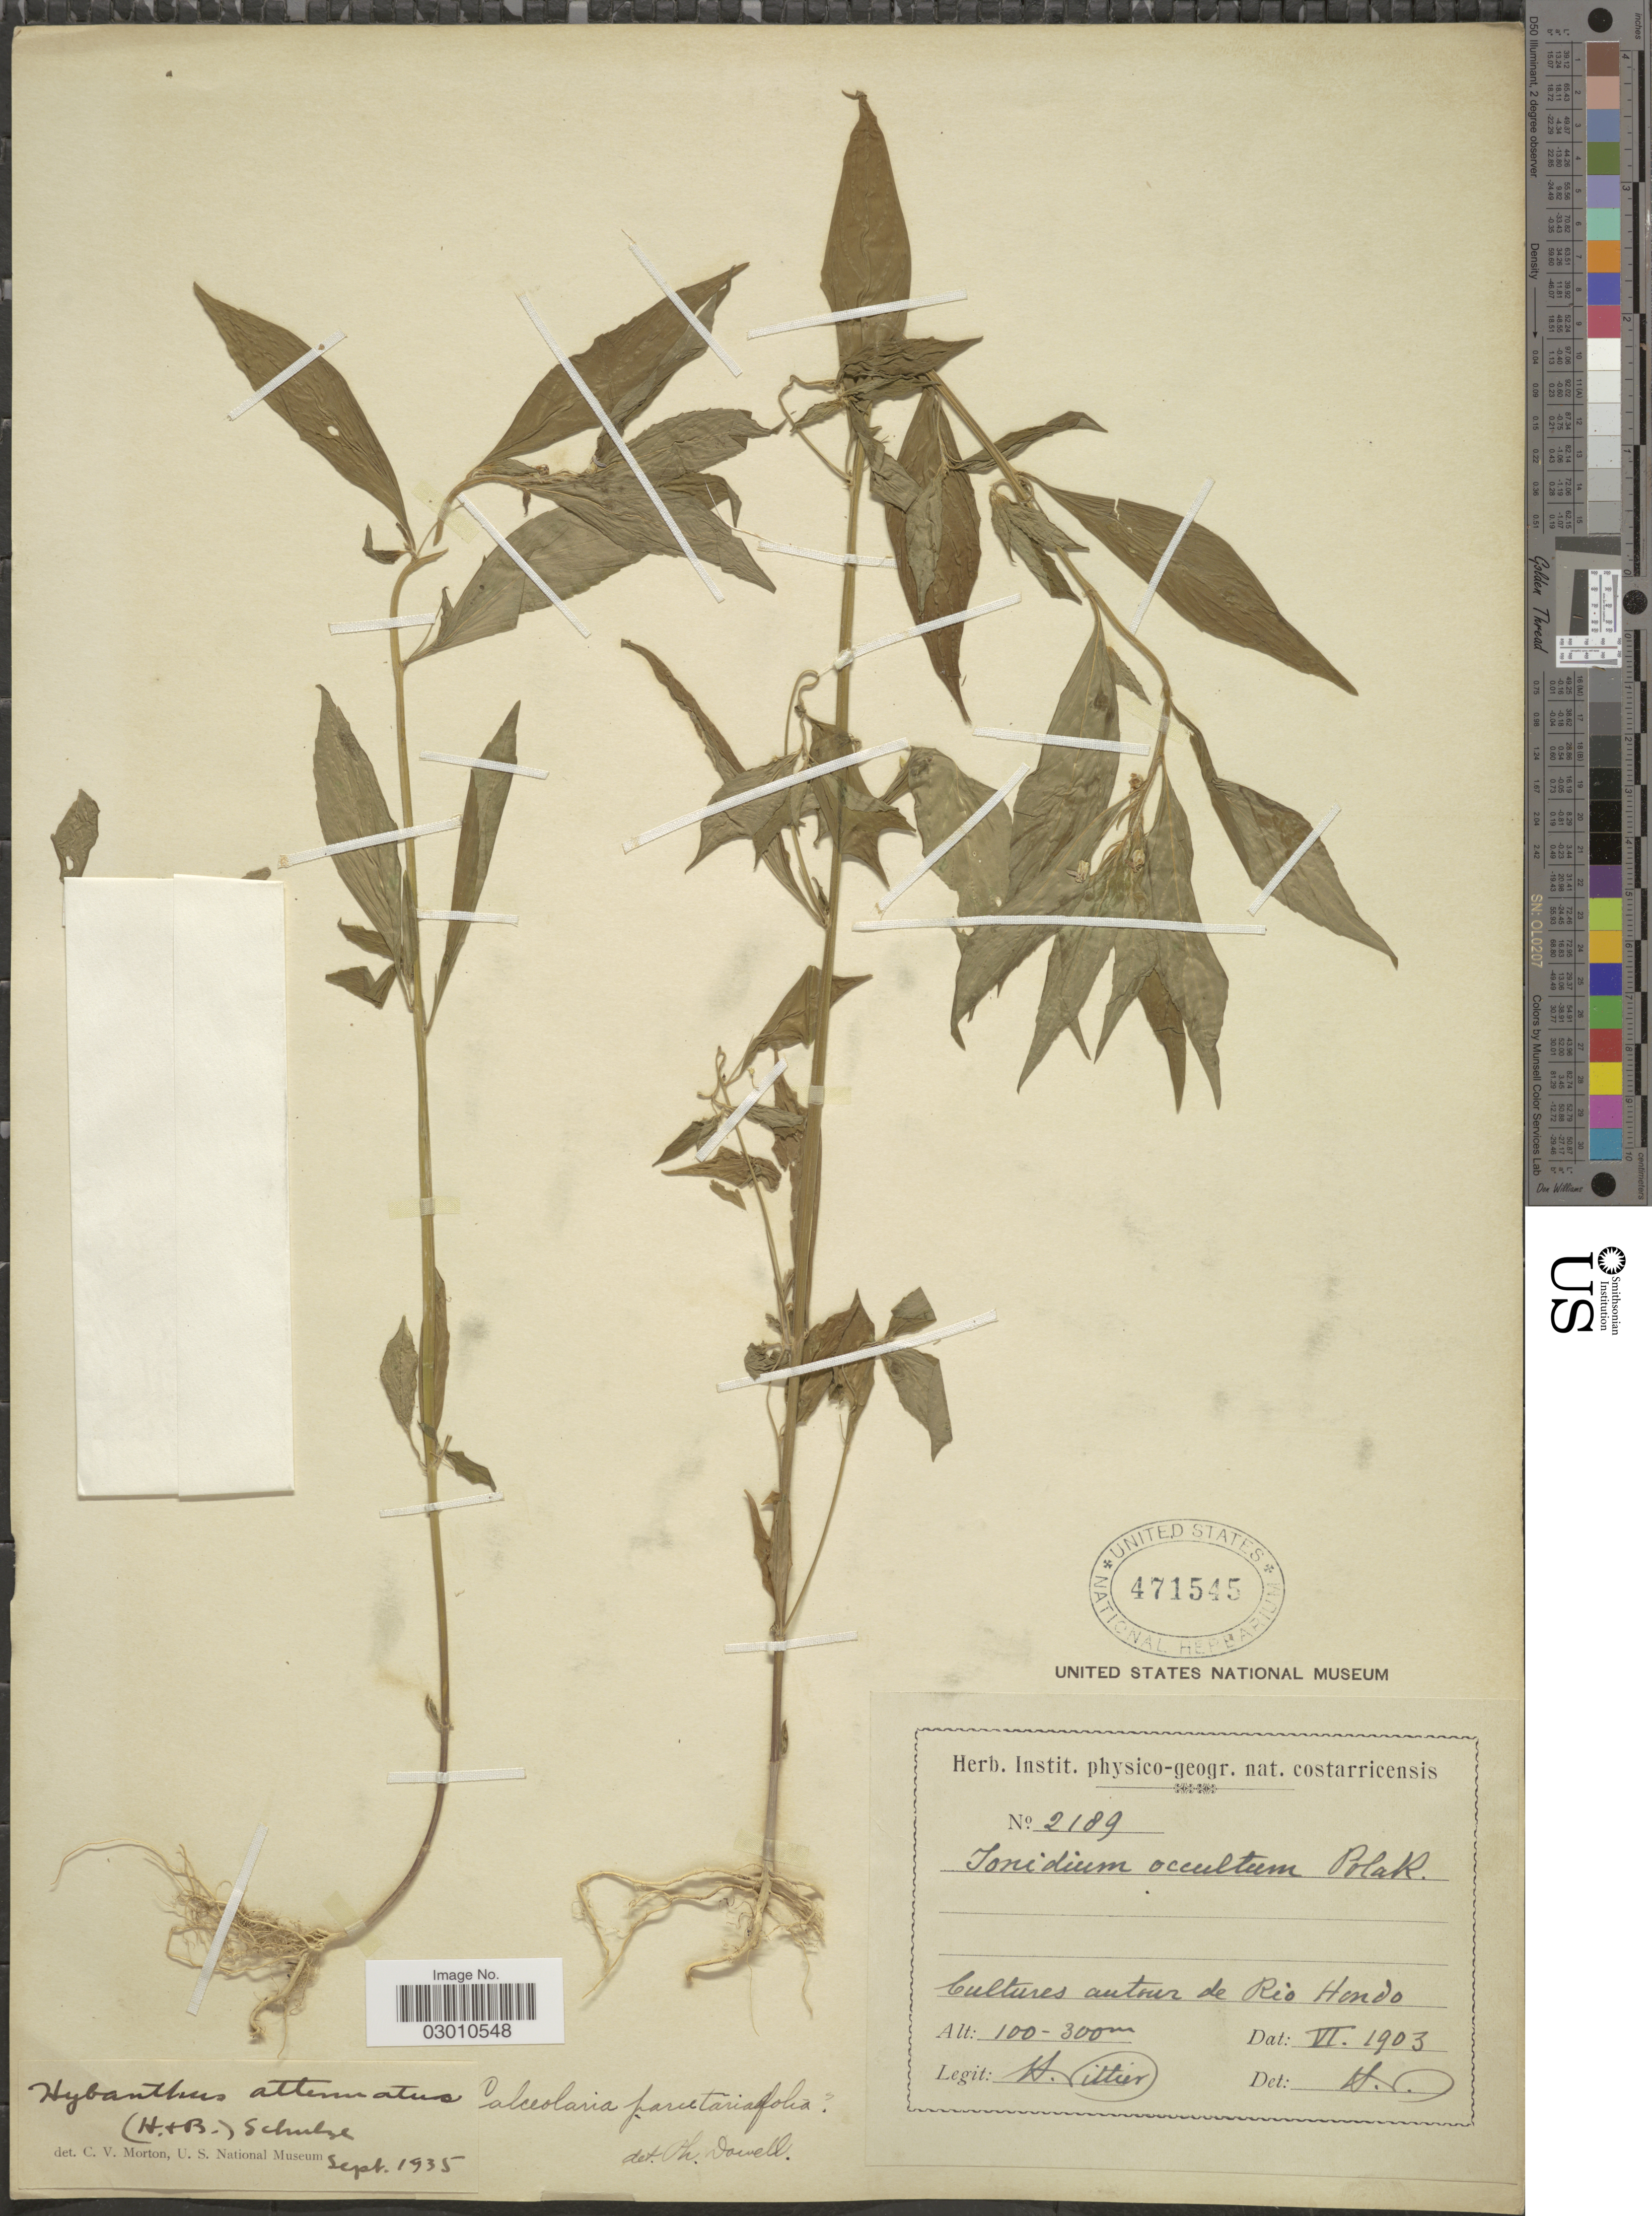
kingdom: Plantae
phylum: Tracheophyta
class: Magnoliopsida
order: Malpighiales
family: Violaceae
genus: Pombalia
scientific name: Pombalia attenuata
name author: (Humb. & Bonpl. ex Willd.) Paula-Souza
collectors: H. F. Pittier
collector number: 2189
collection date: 1903-06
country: Costa Rica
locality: Cultures autour de Rio Hondo.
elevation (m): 100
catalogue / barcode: US 471545